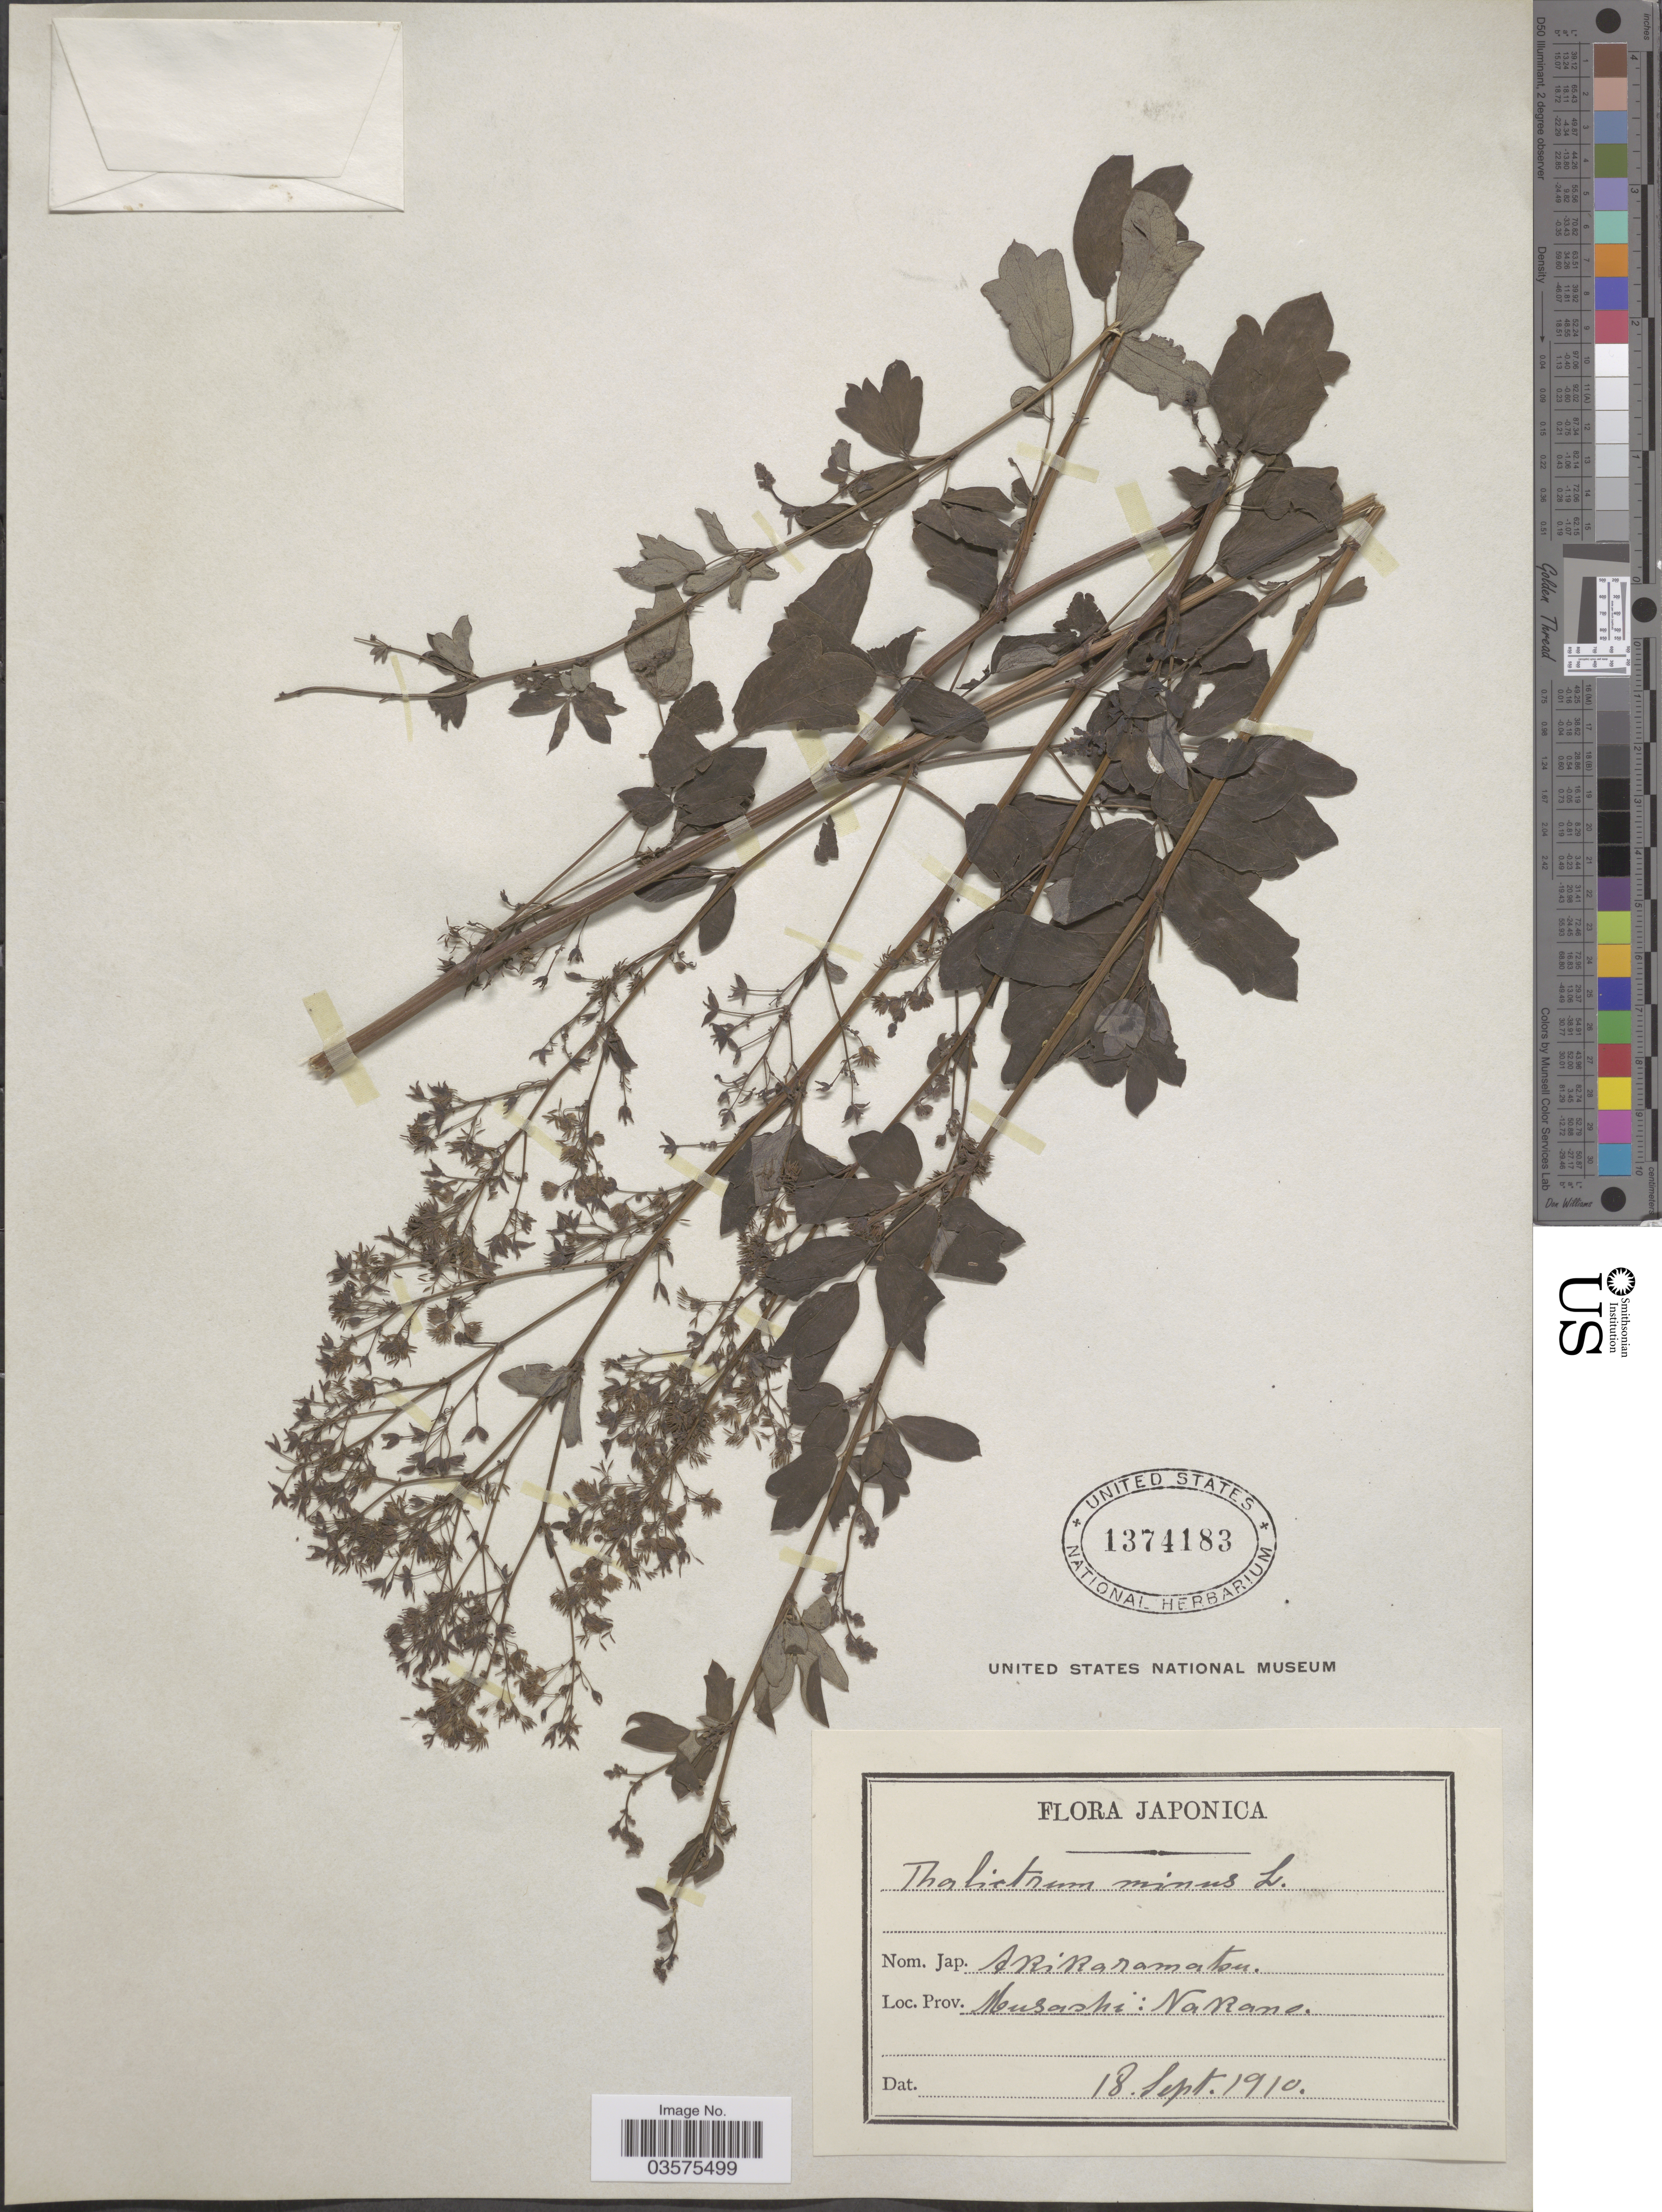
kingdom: Plantae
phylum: Tracheophyta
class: Magnoliopsida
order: Ranunculales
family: Ranunculaceae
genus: Thalictrum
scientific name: Thalictrum minus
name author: L.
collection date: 1910-09-18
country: Japan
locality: Prov. Musashi: Nakano.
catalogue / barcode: US 1374183